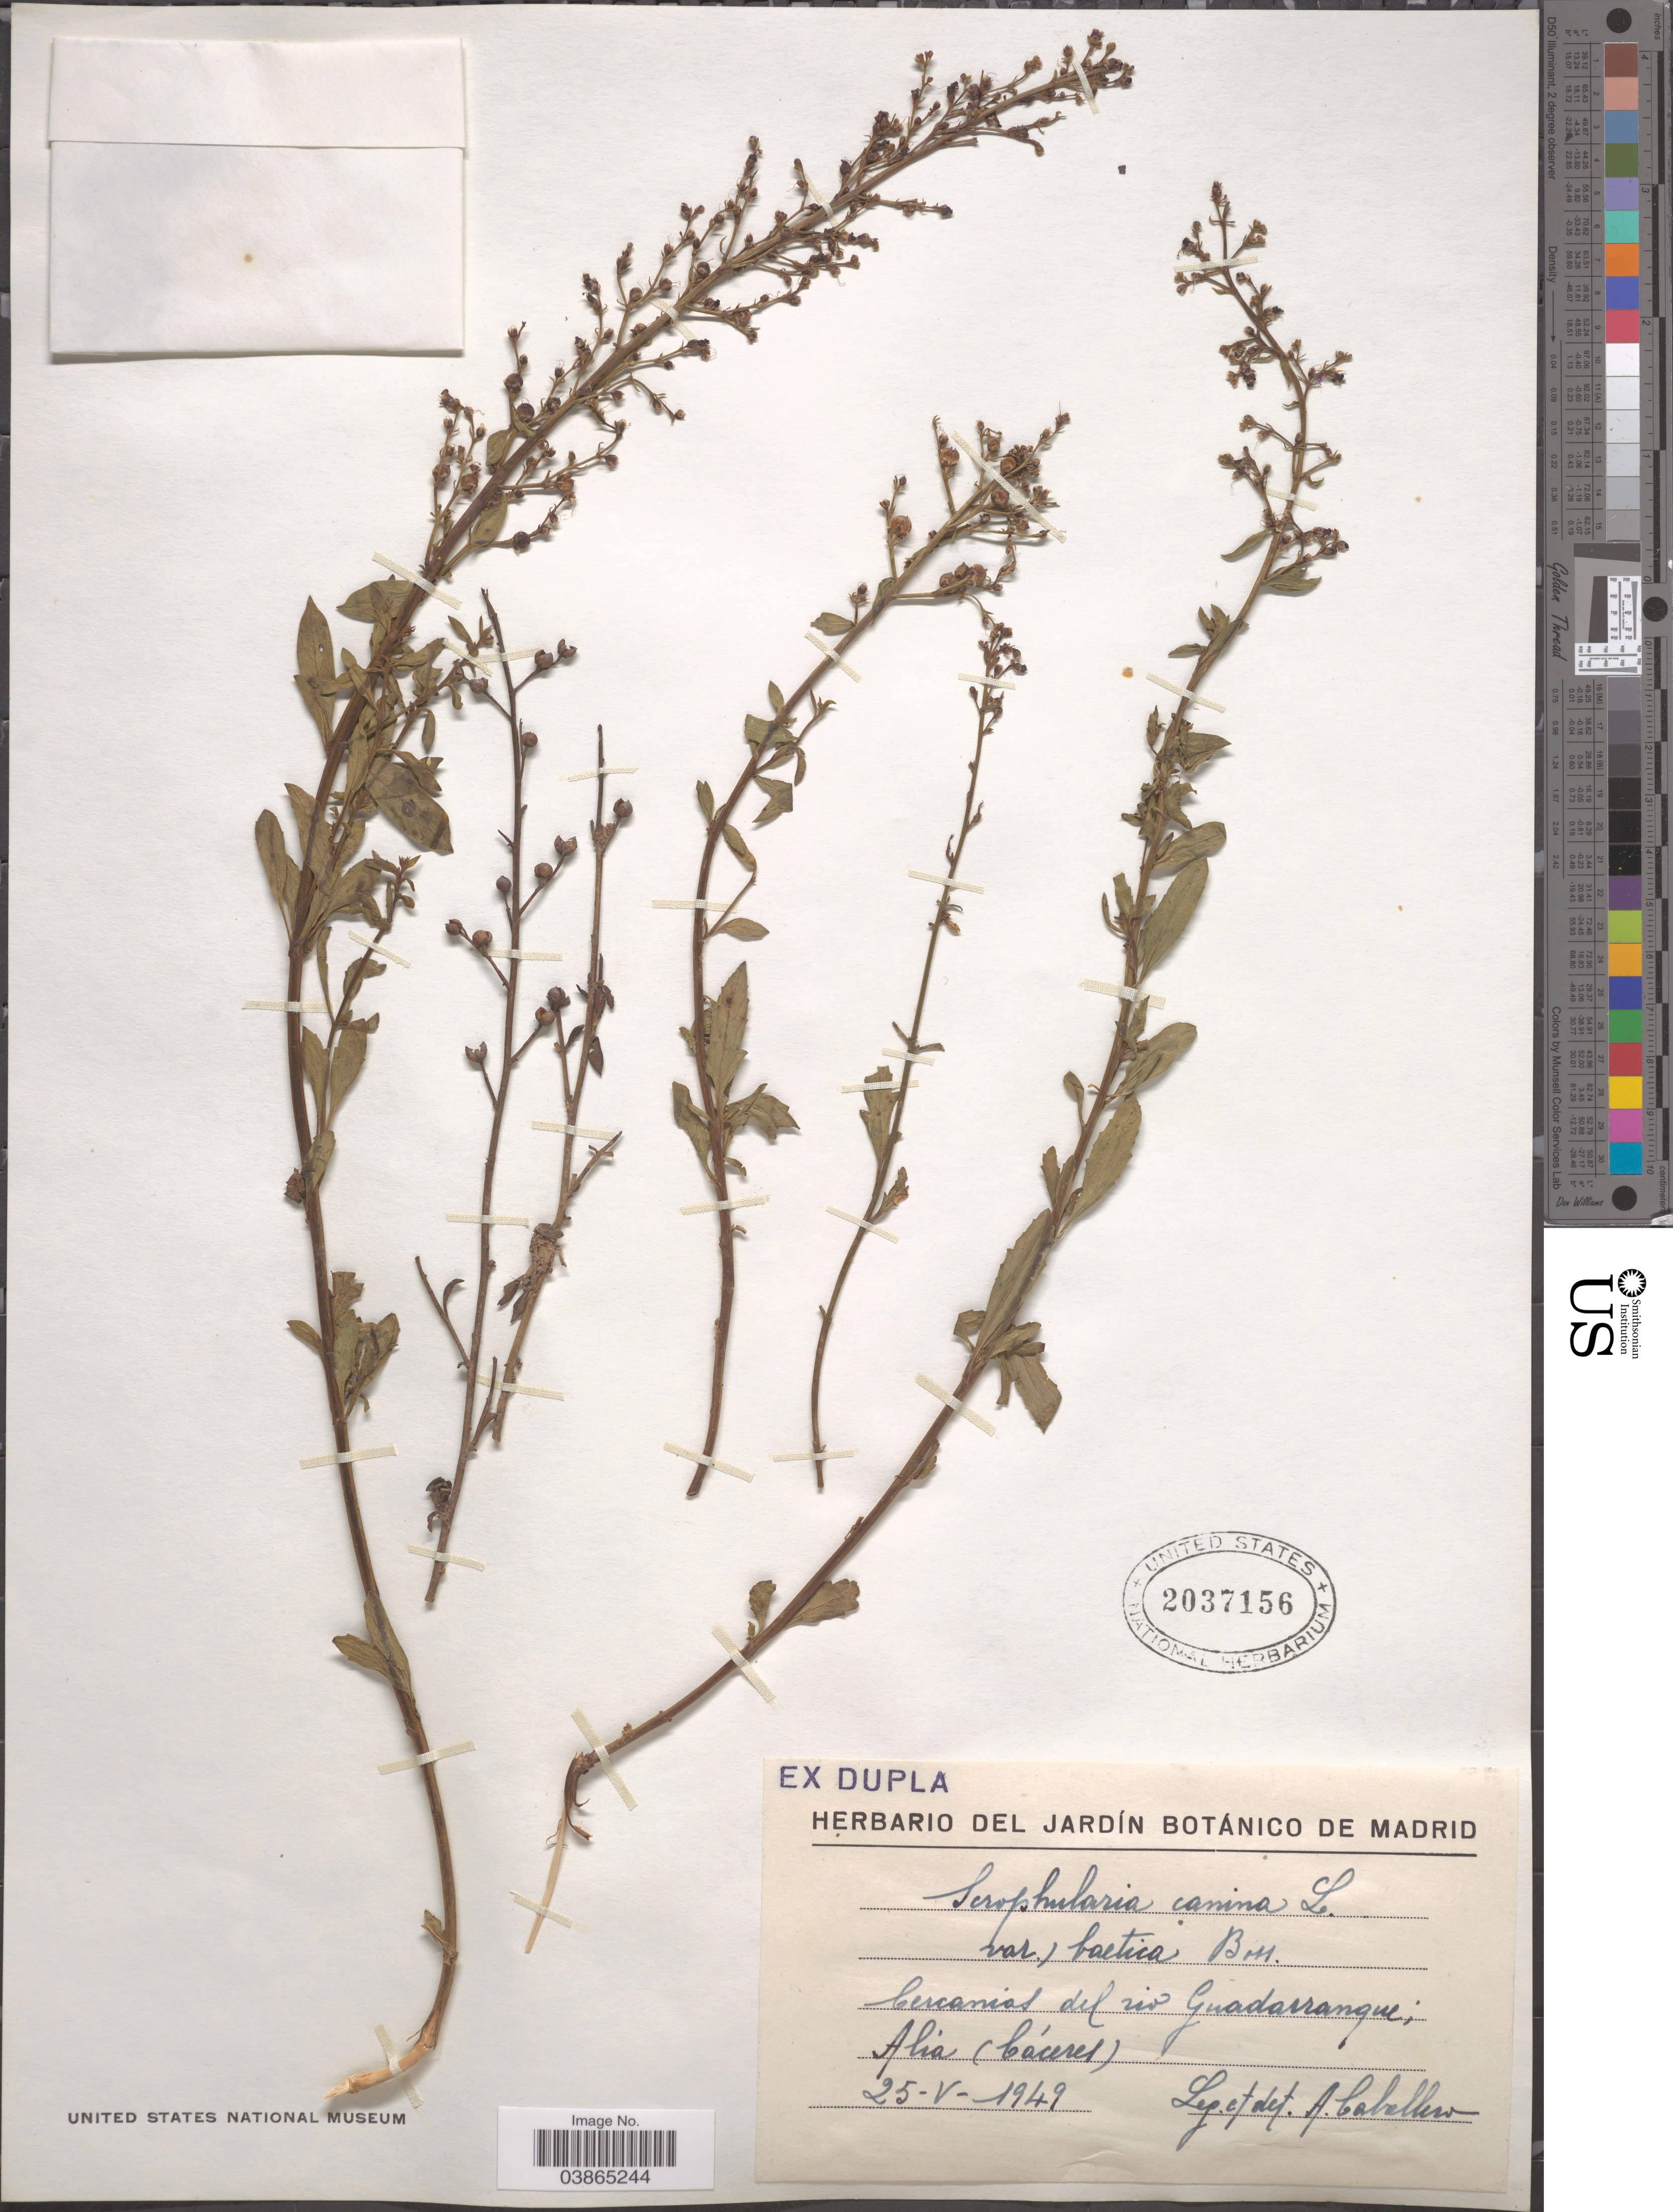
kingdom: Plantae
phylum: Tracheophyta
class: Magnoliopsida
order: Lamiales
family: Scrophulariaceae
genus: Scrophularia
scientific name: Scrophularia canina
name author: L.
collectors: A. Cabellew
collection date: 1949-05-25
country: Spain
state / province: Madrid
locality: Cercanias del rio Guadarranque; Alia (Cáceres).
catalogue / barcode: US 2037156